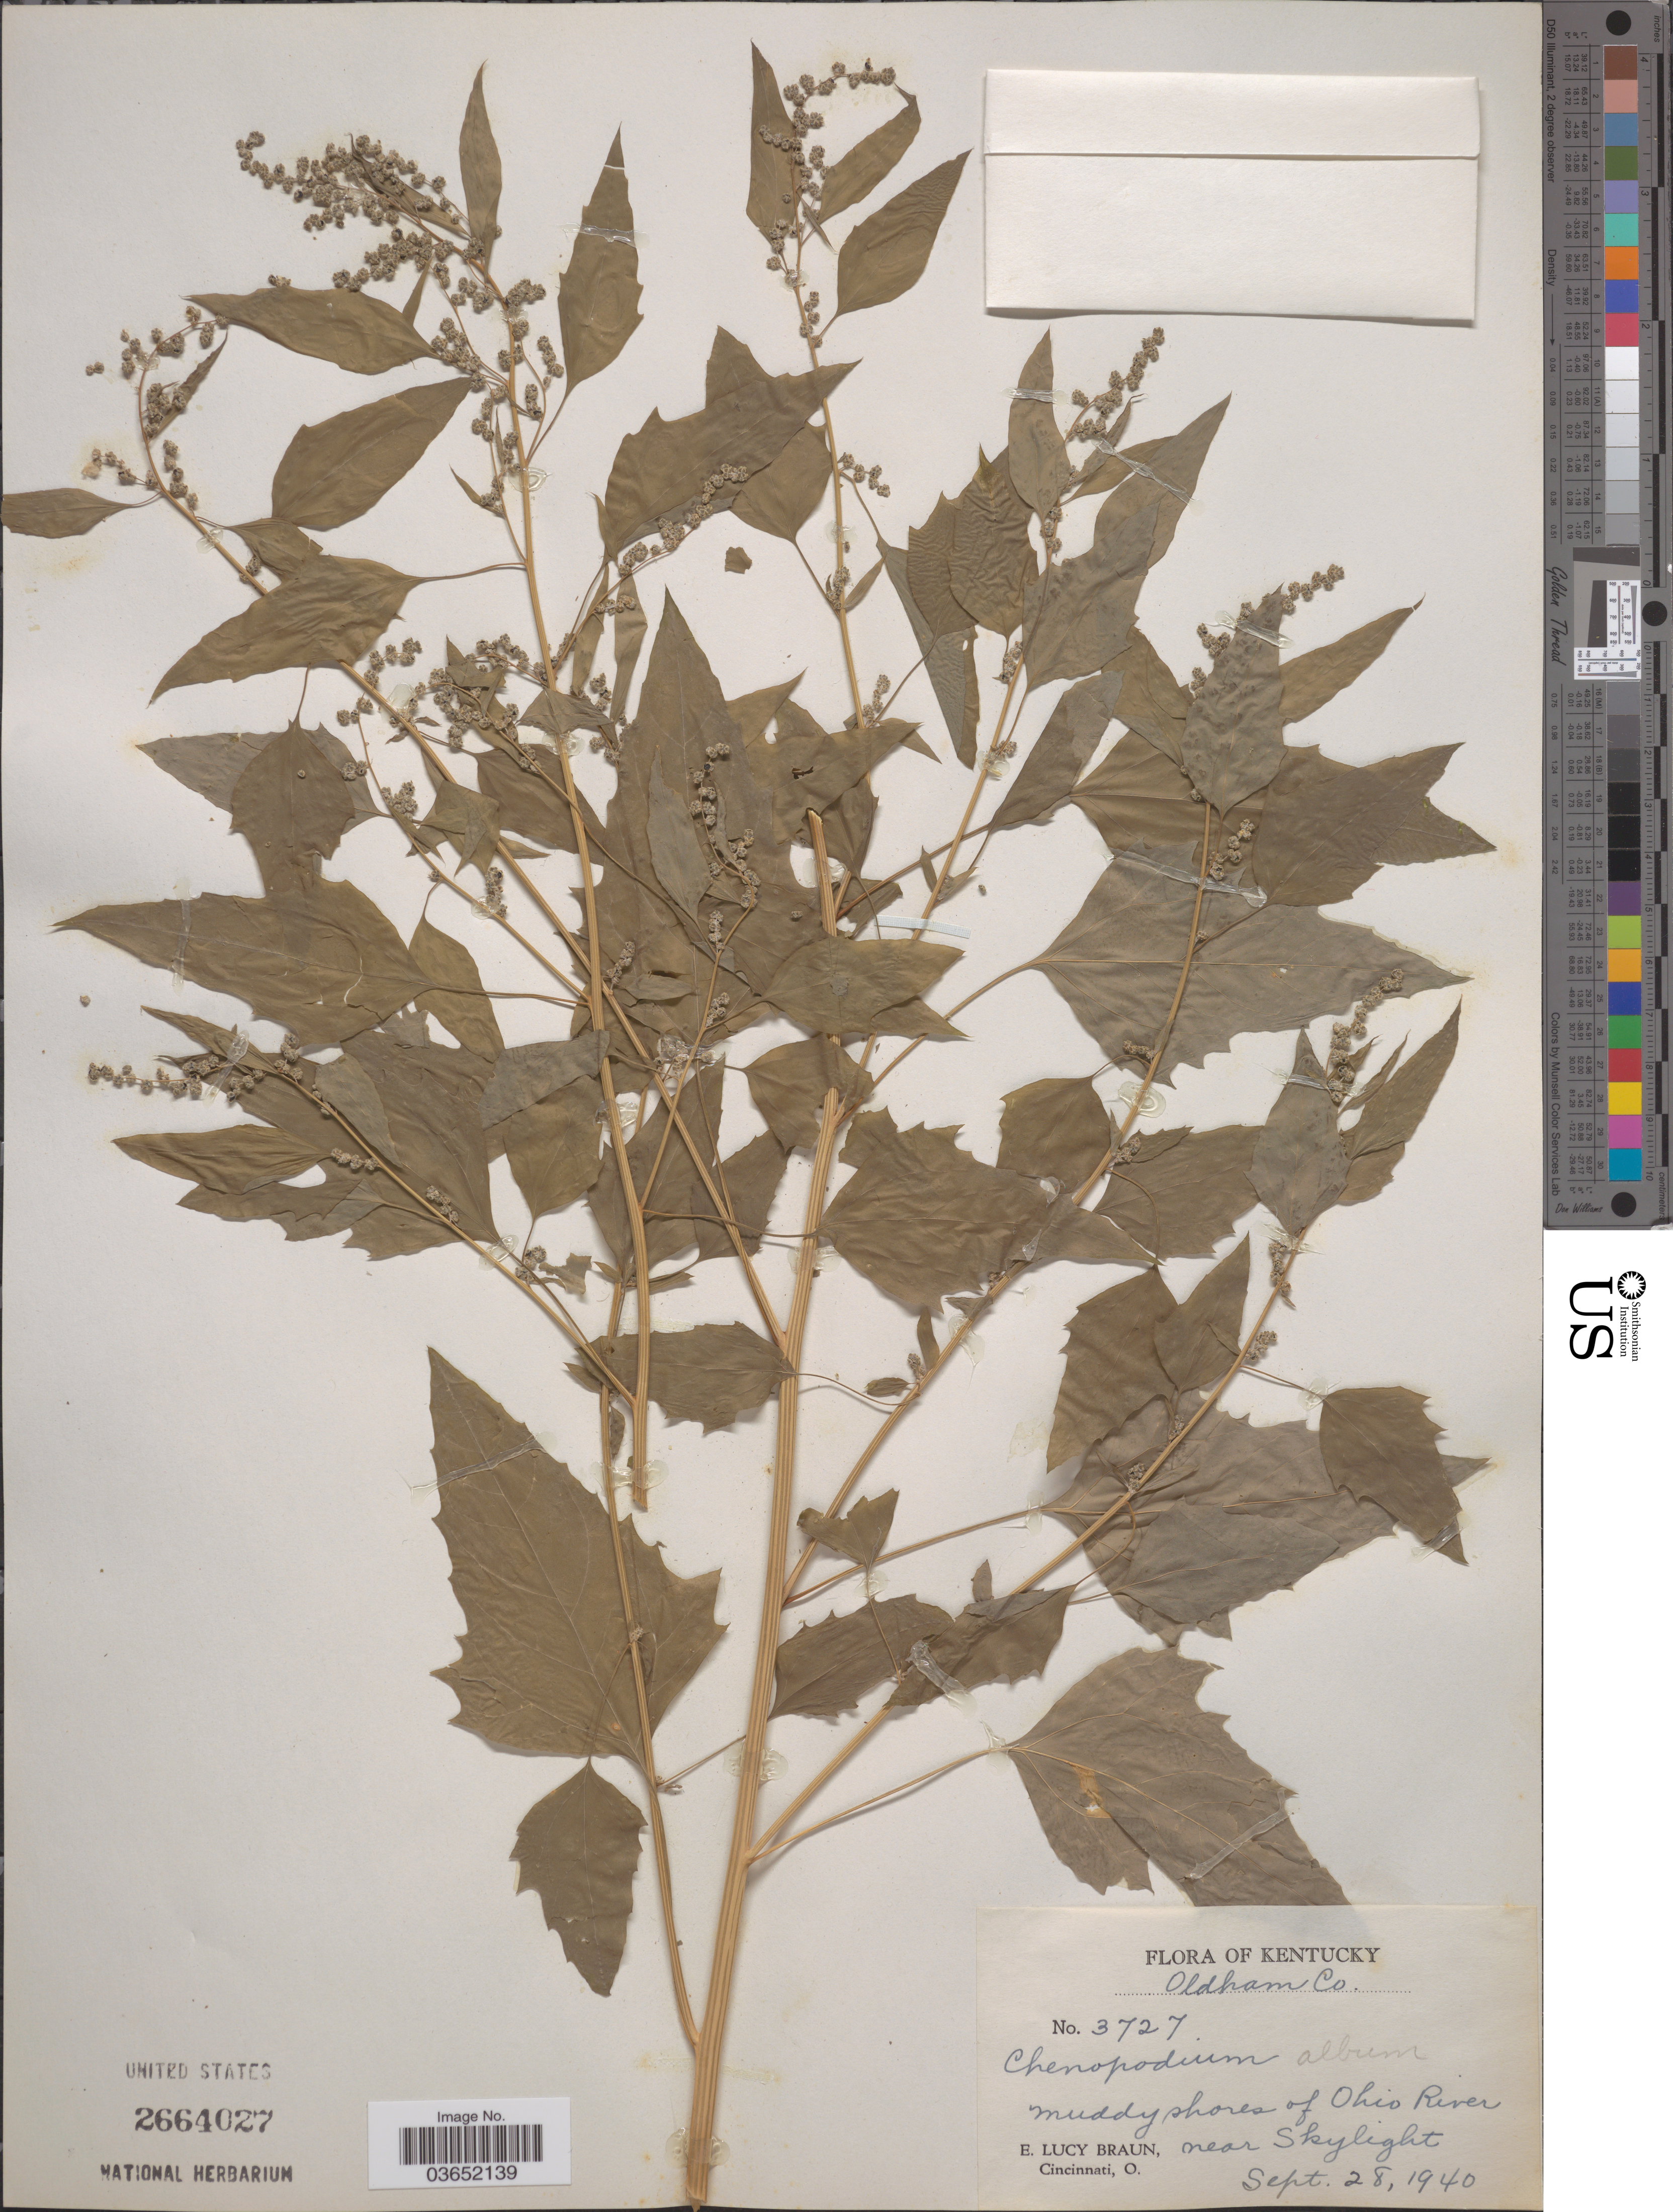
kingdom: Plantae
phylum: Tracheophyta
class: Magnoliopsida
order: Caryophyllales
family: Amaranthaceae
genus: Chenopodium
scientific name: Chenopodium album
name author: L.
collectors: E. L. Braun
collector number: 3727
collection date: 1940-09-28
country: United States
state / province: Kentucky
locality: Oldham Co. Muddy shores of Ohio River near Skylight.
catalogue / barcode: US 2664027